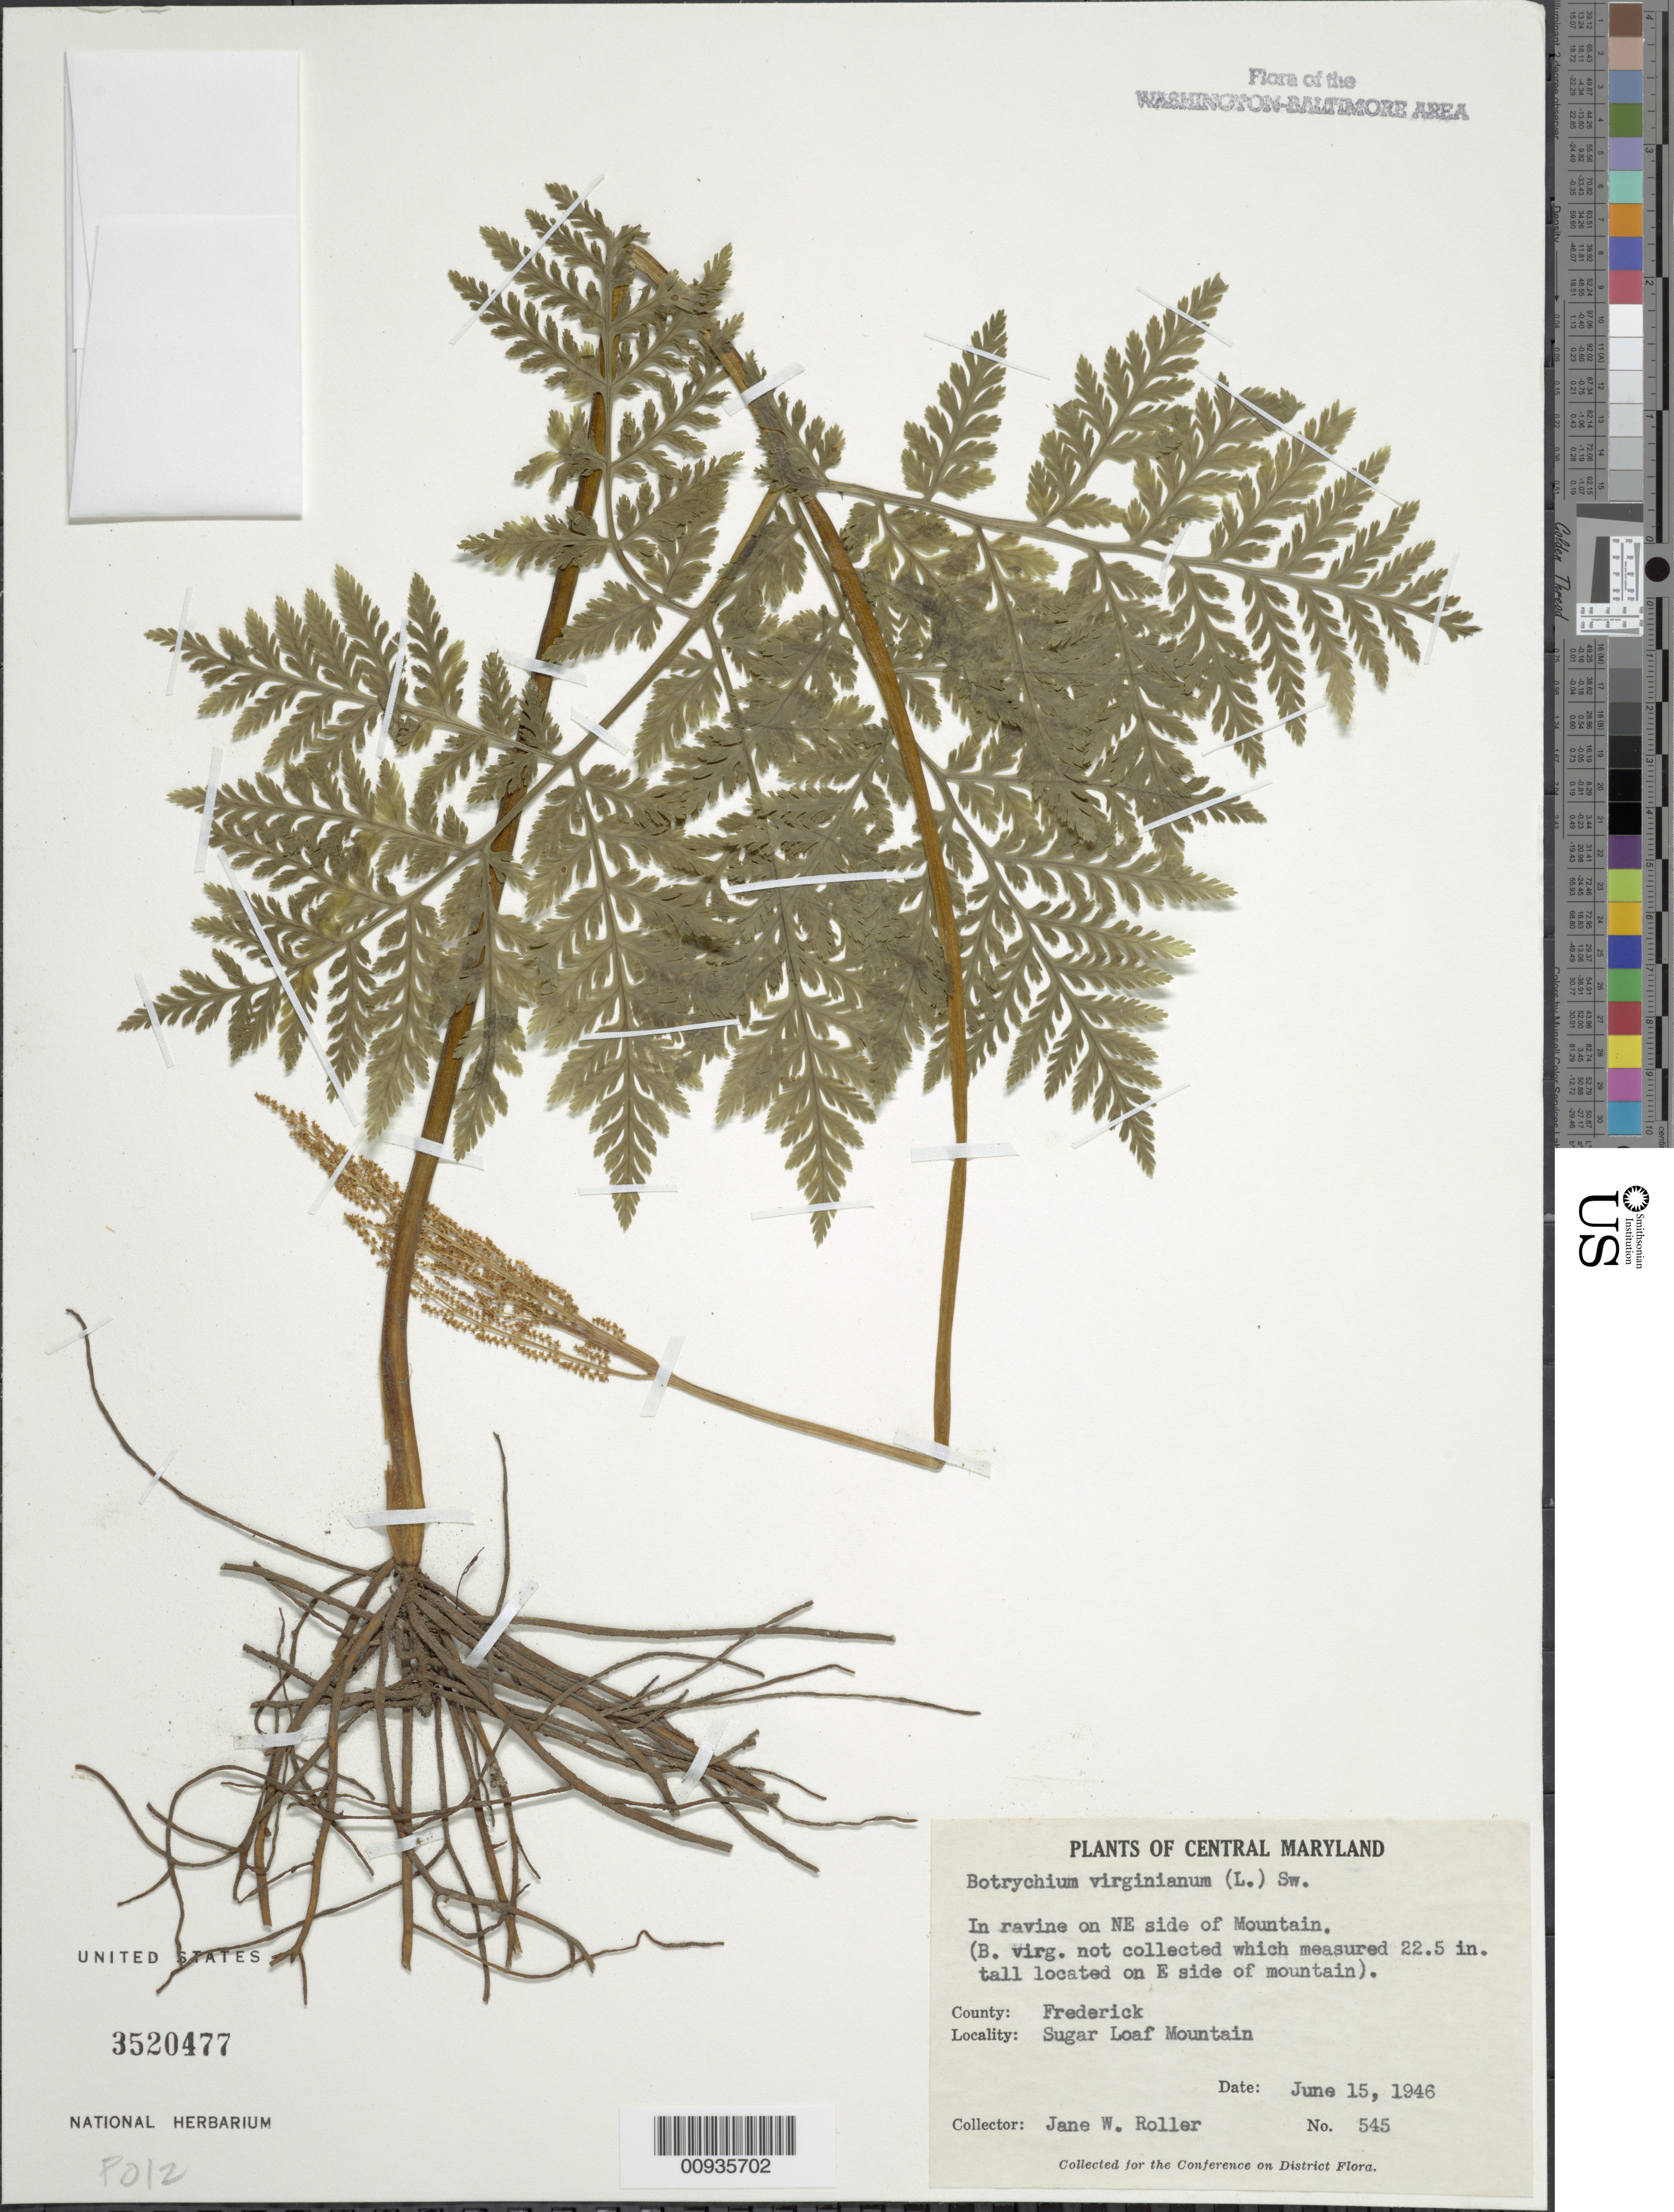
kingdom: Plantae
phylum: Tracheophyta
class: Polypodiopsida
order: Ophioglossales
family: Ophioglossaceae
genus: Botrychium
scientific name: Botrychium virginianum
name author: (L.) Sw.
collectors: J. W. Roller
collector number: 545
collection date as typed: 15 Jun 1946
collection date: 1946-06-15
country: United States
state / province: Maryland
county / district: Frederick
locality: Sugar Loaf Mountain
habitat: In ravine on NE side on Mountain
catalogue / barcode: US 3520477